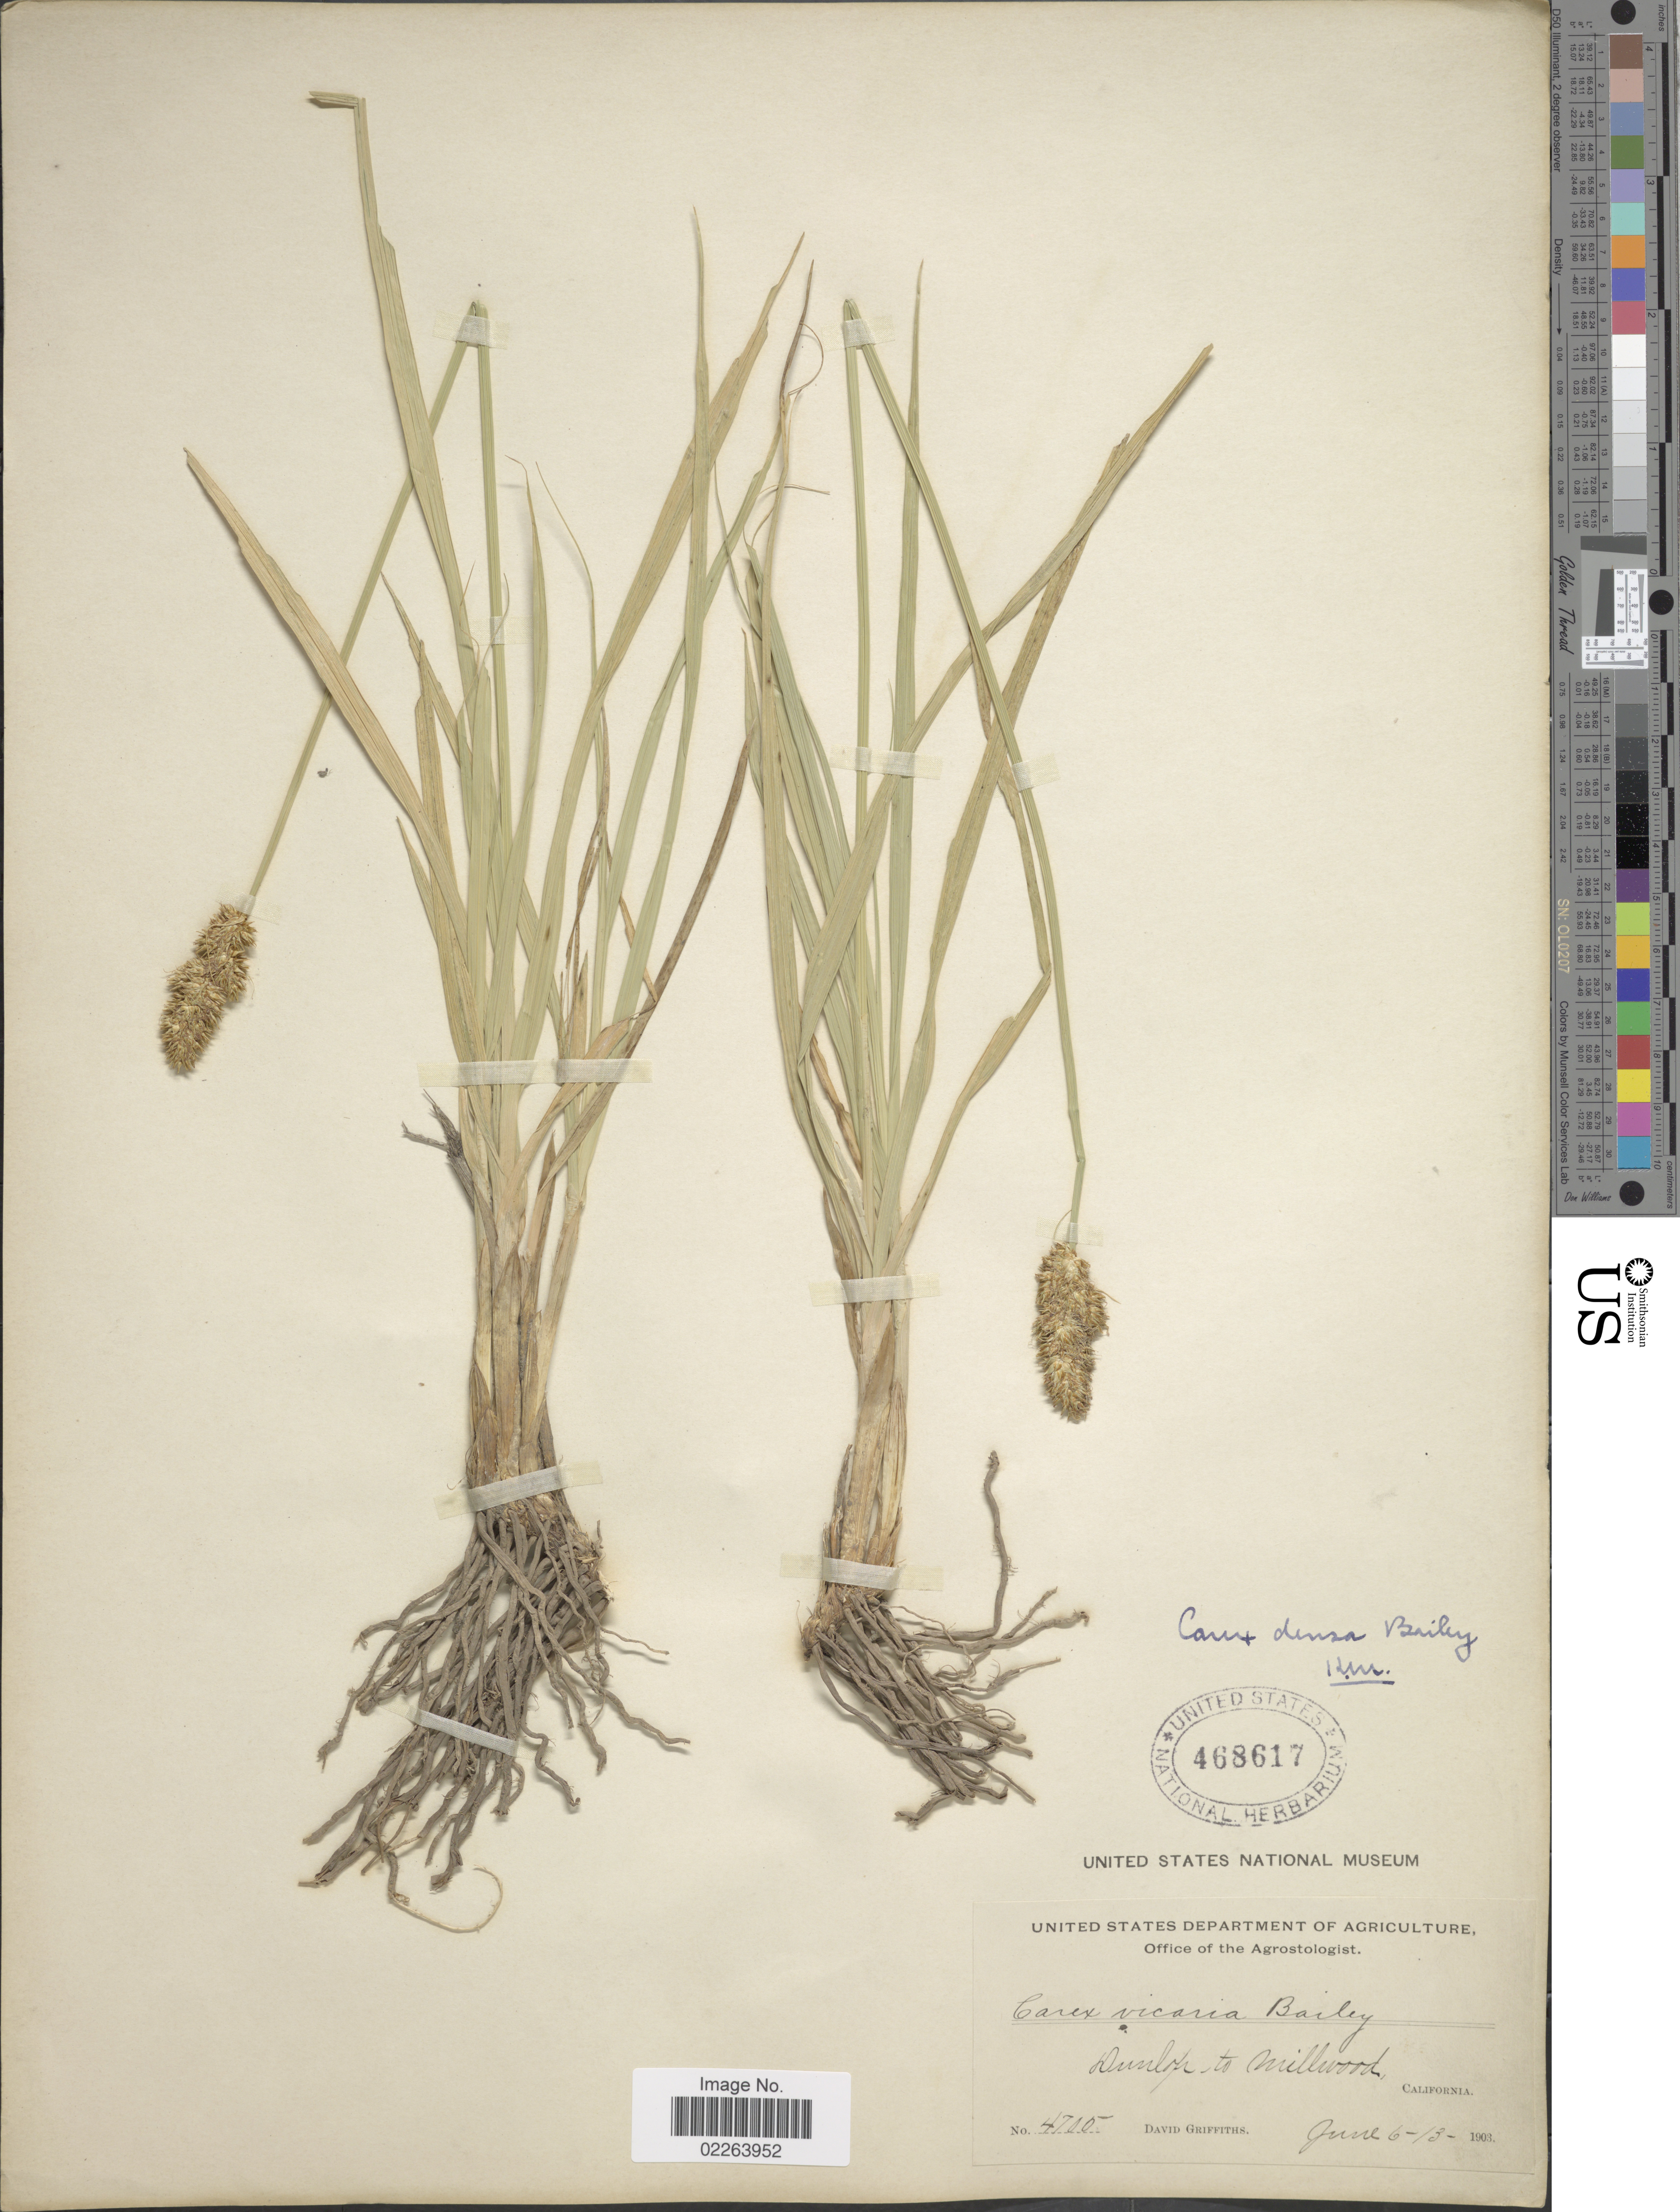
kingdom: Plantae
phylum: Tracheophyta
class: Liliopsida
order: Poales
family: Cyperaceae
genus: Carex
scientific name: Carex densa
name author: (L.H. Bailey) L.H. Bailey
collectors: D. Griffiths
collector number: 4705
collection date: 1903-06-06/1903-06-13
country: United States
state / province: California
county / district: Fresno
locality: Dunlop to Millwood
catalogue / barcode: US 468617